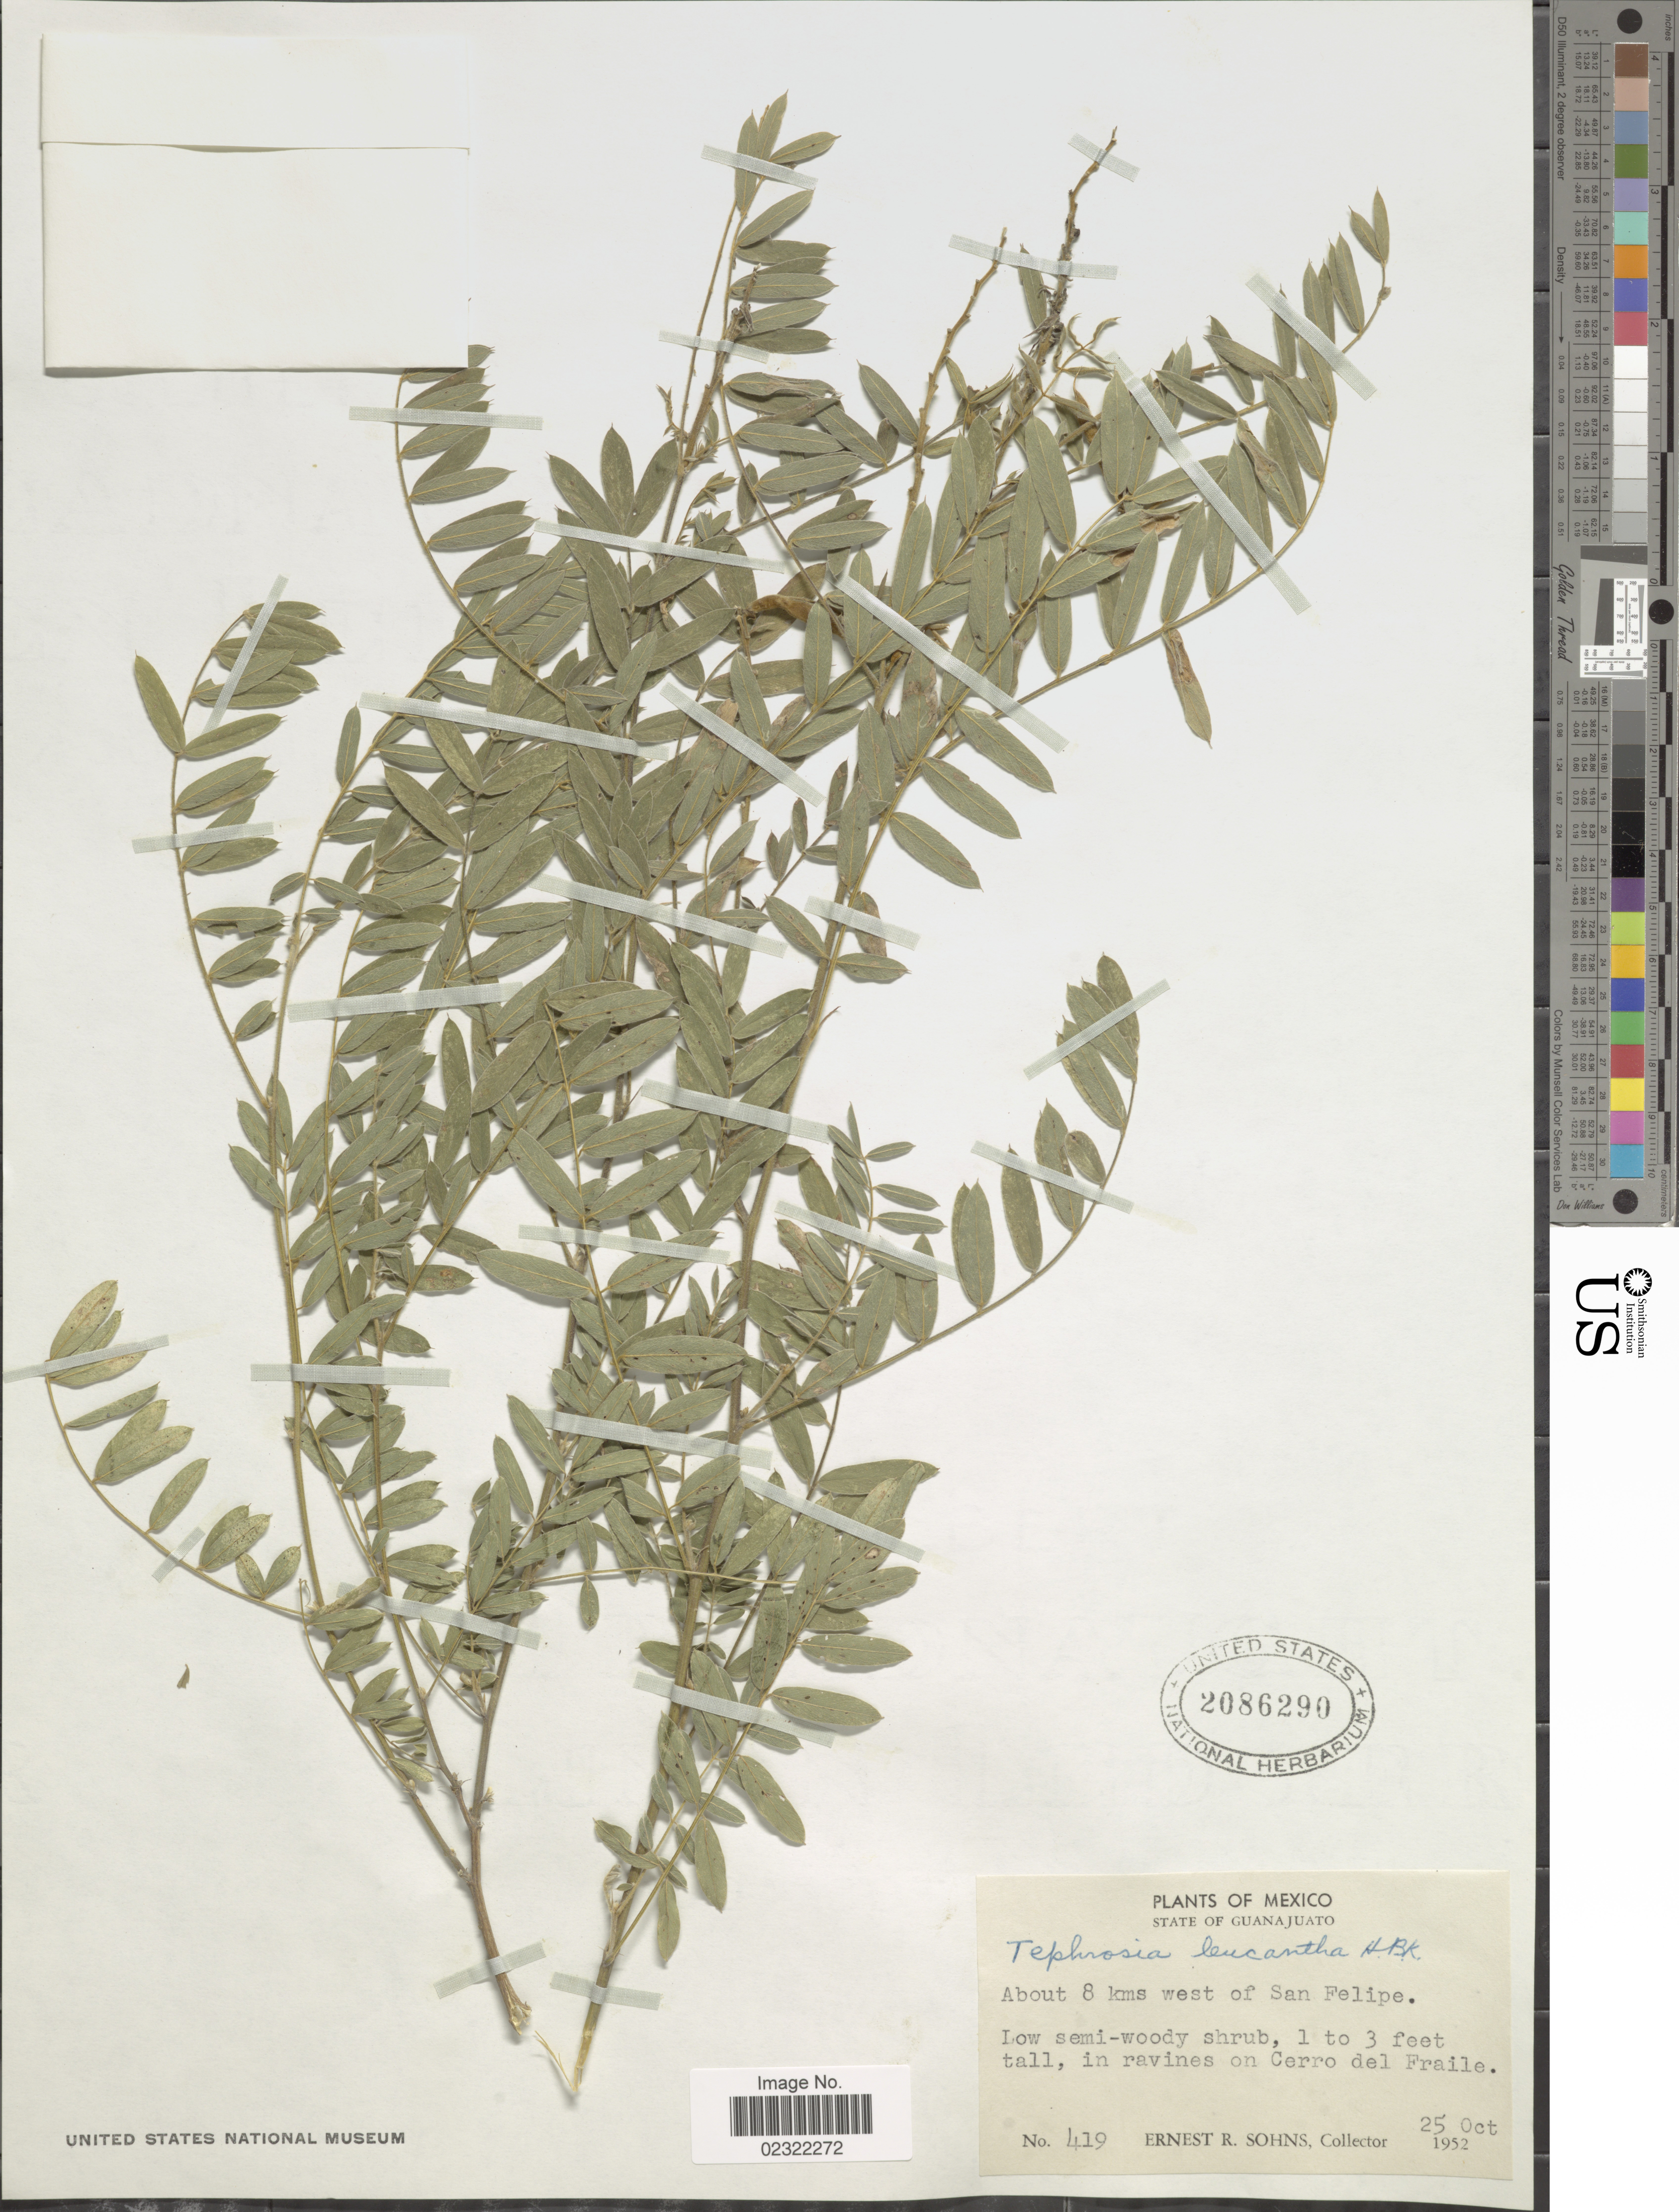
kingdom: Plantae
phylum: Tracheophyta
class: Magnoliopsida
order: Fabales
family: Fabaceae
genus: Tephrosia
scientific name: Tephrosia leucantha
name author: Kunth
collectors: E. R. Sohns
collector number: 419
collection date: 1952-10-25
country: Mexico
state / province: Guanajuato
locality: Mexico, State of Guanajuato. About 8 kms west of San Felipe. In ravines on Cerro del Fraile.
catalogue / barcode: US 2086290